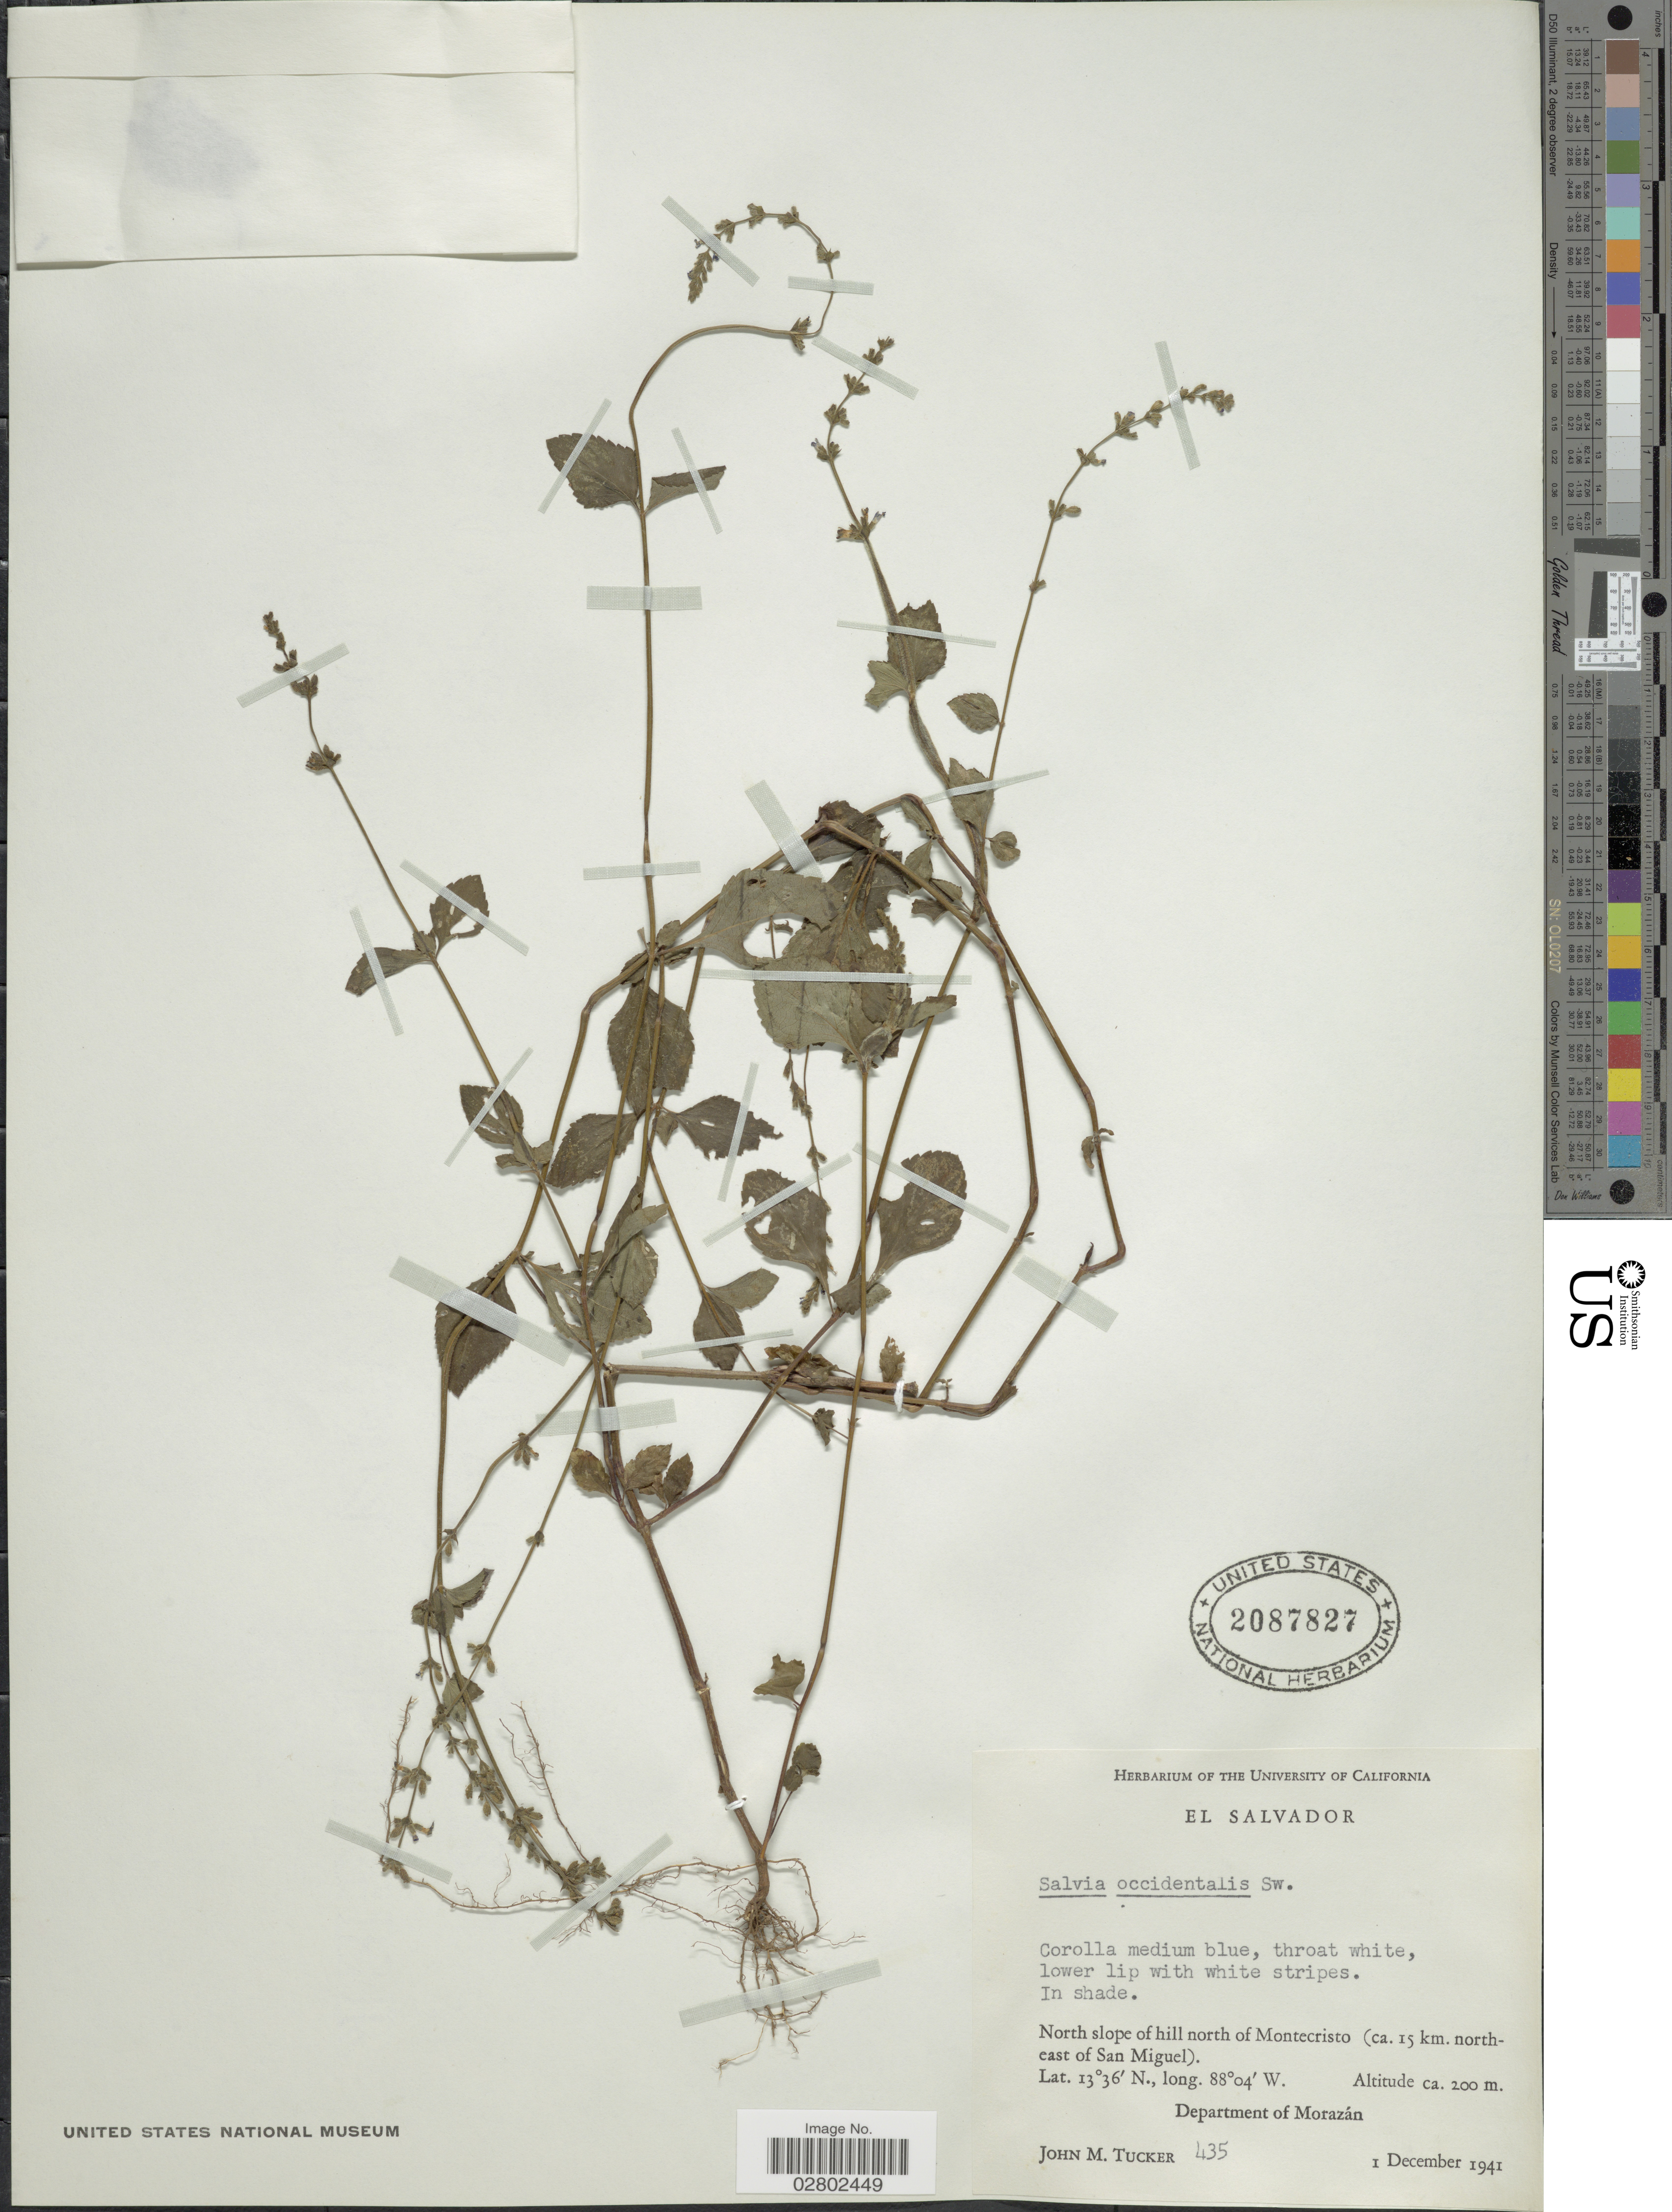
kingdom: Plantae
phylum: Tracheophyta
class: Magnoliopsida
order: Lamiales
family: Lamiaceae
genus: Salvia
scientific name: Salvia occidentalis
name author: Sw.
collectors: J. M. Tucker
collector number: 435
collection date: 1941-12-01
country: El Salvador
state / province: Morazan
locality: North slope of hill north of Montecristo (ca. 15 km. north-east of San Miguel). Department of Morazán.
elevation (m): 200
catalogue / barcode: US 2087827